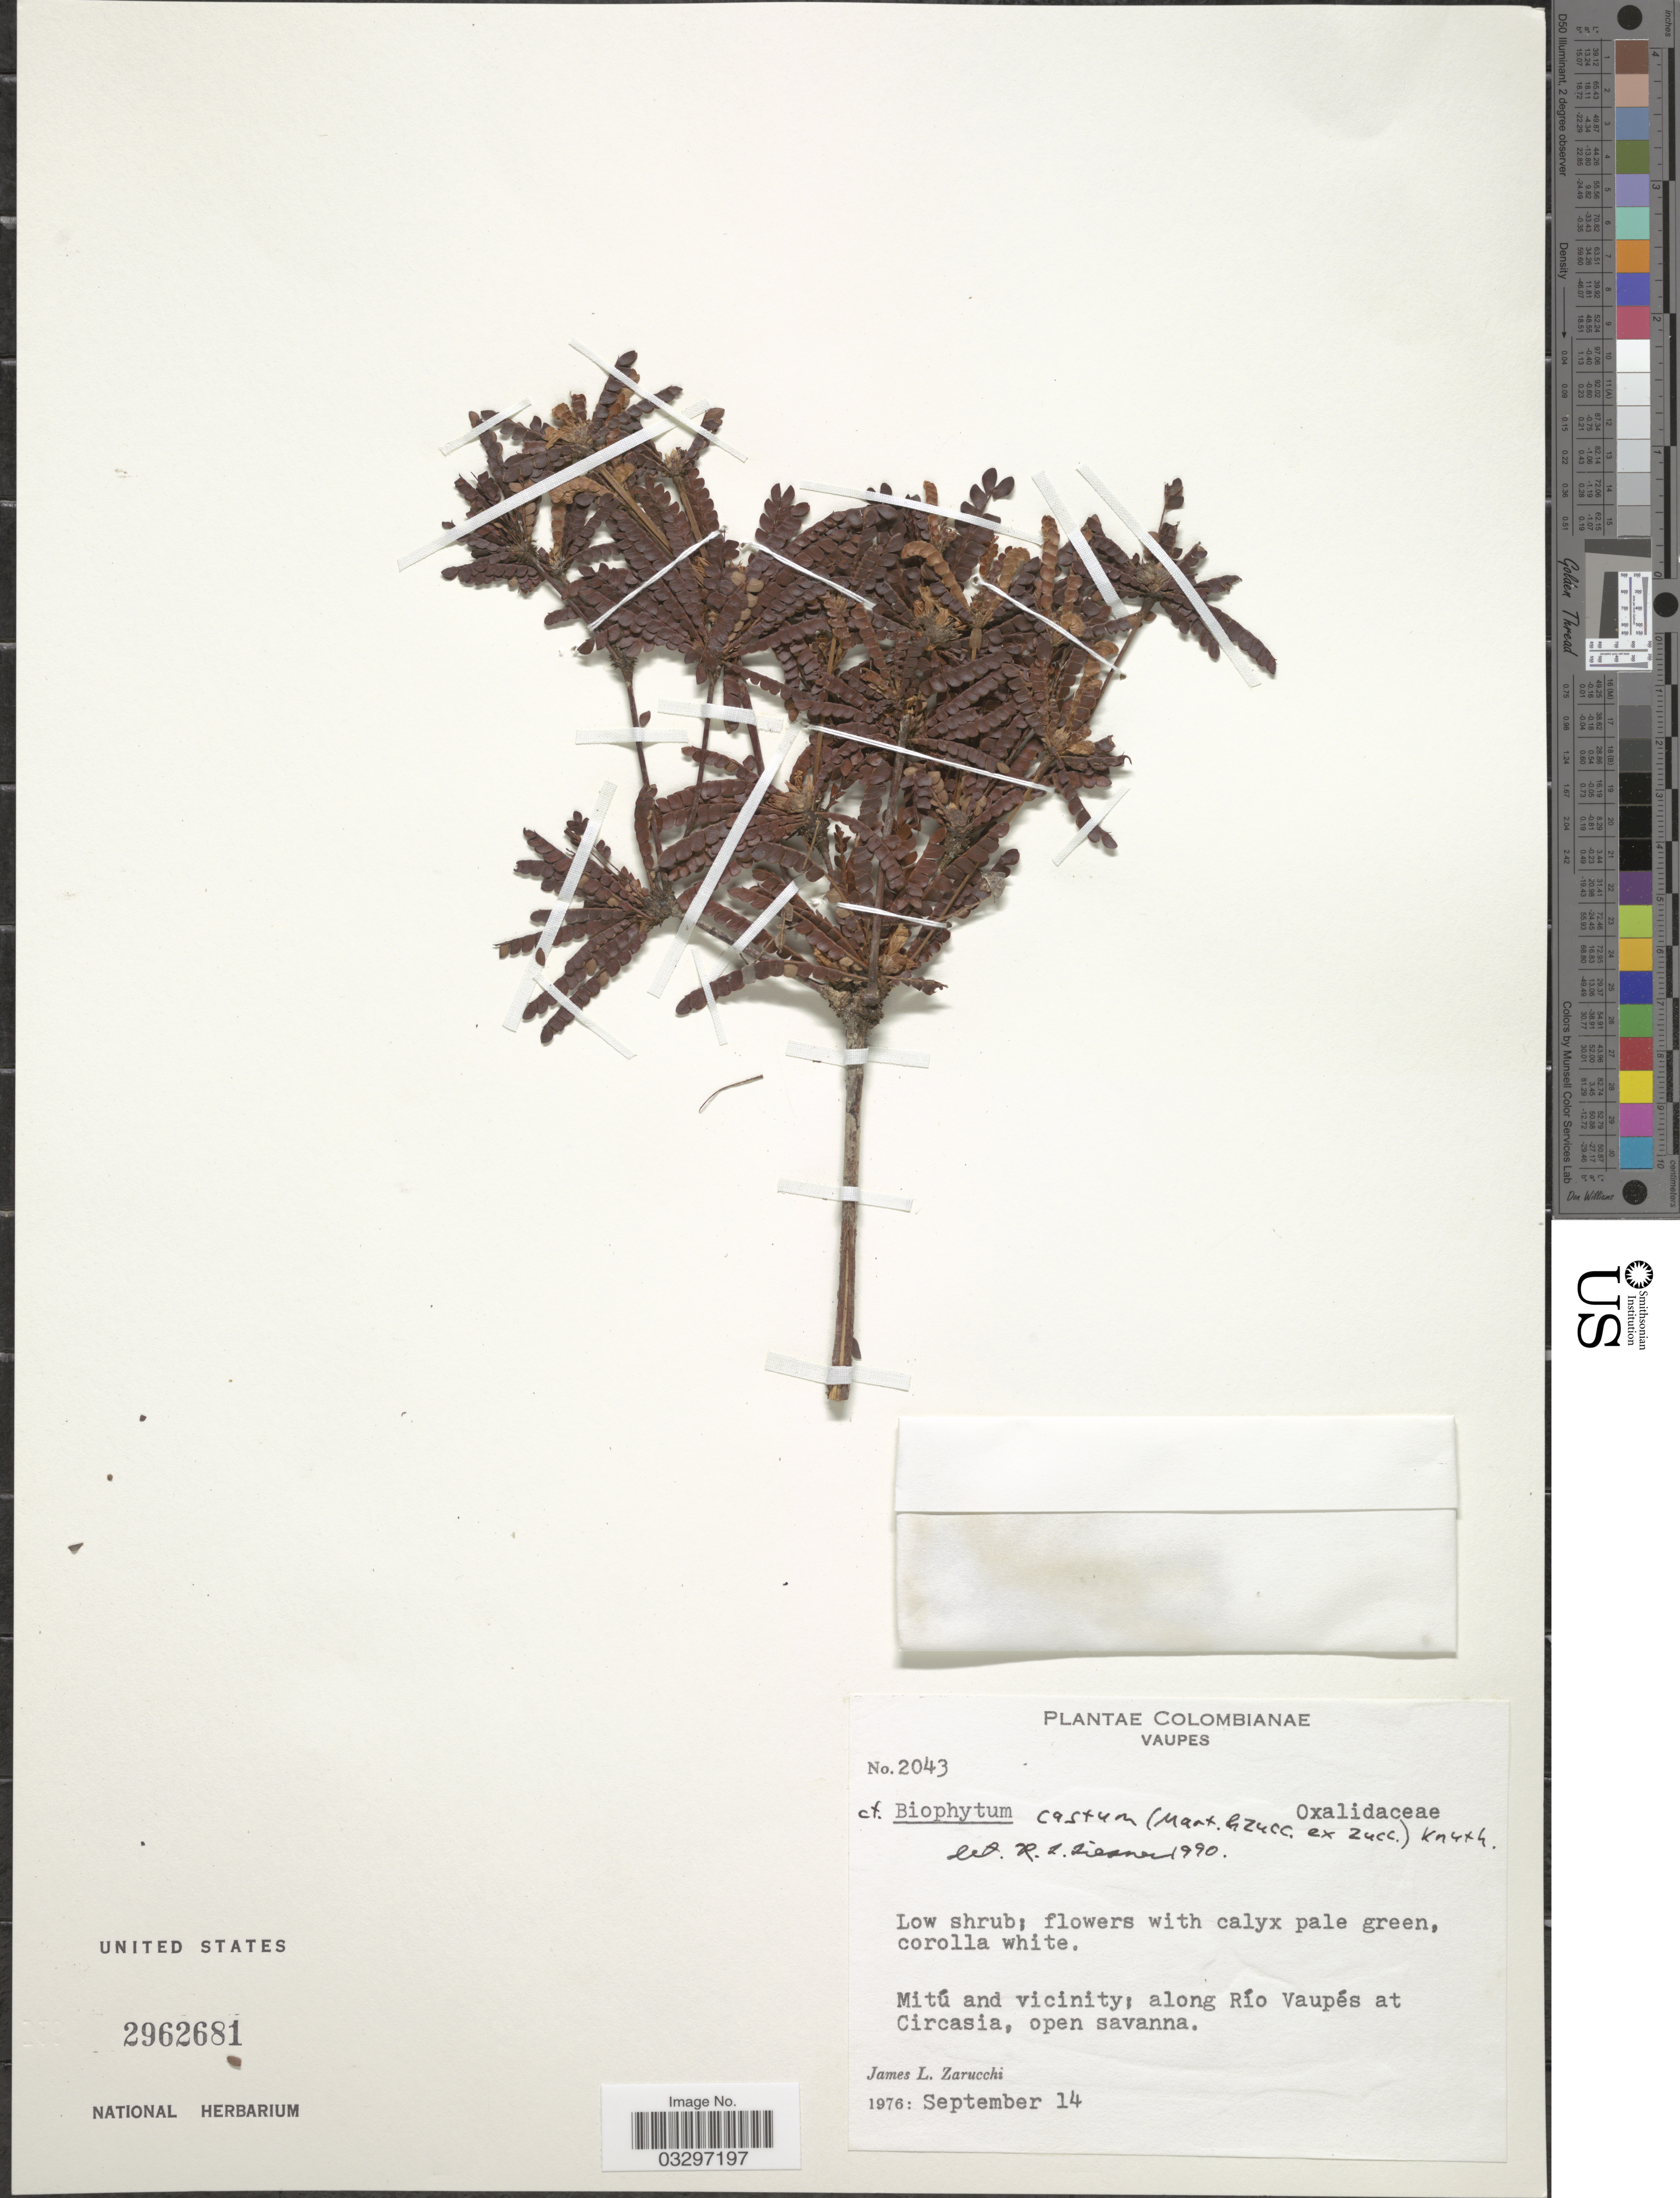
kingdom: Plantae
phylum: Tracheophyta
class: Magnoliopsida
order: Oxalidales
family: Oxalidaceae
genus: Biophytum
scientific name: Biophytum castum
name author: (Mart. & Zucc. ex Zucc.) Knuth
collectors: J. L. Zarucchi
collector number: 2043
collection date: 1976-09-14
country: Colombia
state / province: Vaupés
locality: Mitú and vicinity: along Río Vaupés at Circasia.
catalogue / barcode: US 2962681